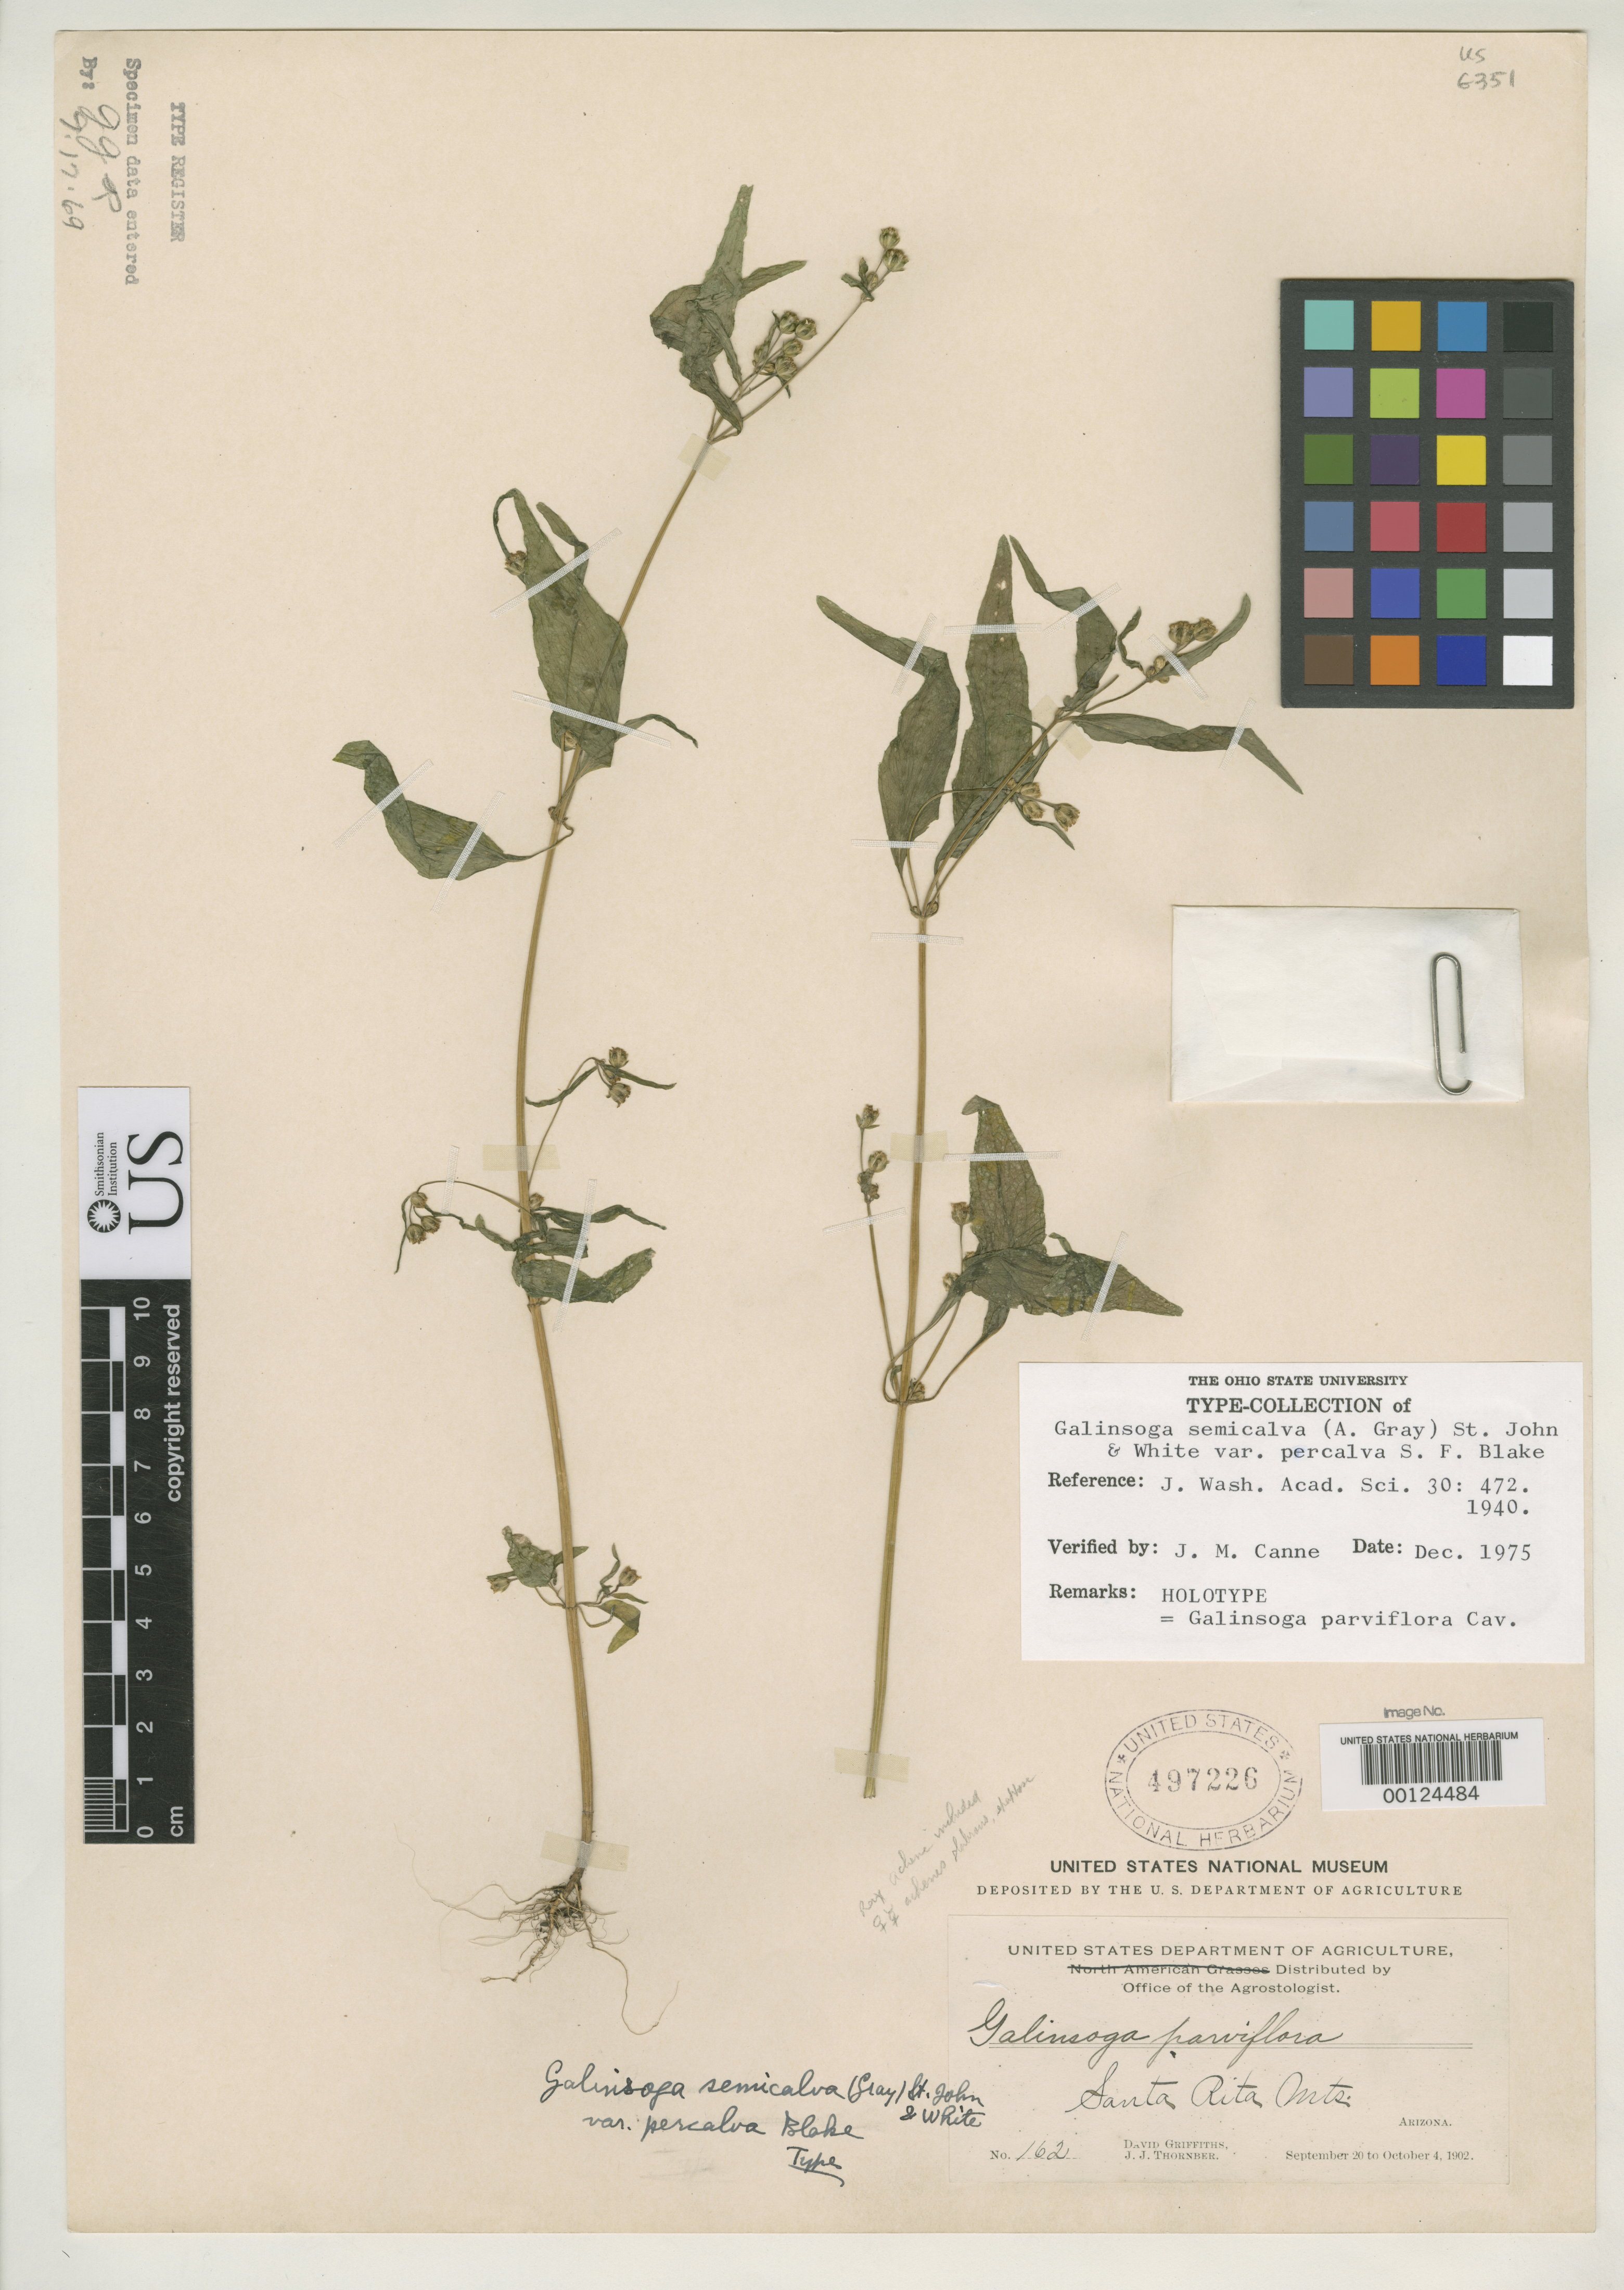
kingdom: Plantae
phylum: Tracheophyta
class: Magnoliopsida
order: Asterales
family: Asteraceae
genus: Galinsoga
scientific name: Galinsoga semicalva var. percalva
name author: S.F. Blake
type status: Holotype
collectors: D. Griffiths & J. Thornber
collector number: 162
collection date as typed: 20 Sep 1902 to 04 Oct 1902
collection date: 1902-09-20/1902-10-04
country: United States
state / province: Arizona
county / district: Pima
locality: Santa Rita Mountains.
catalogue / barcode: US 497226